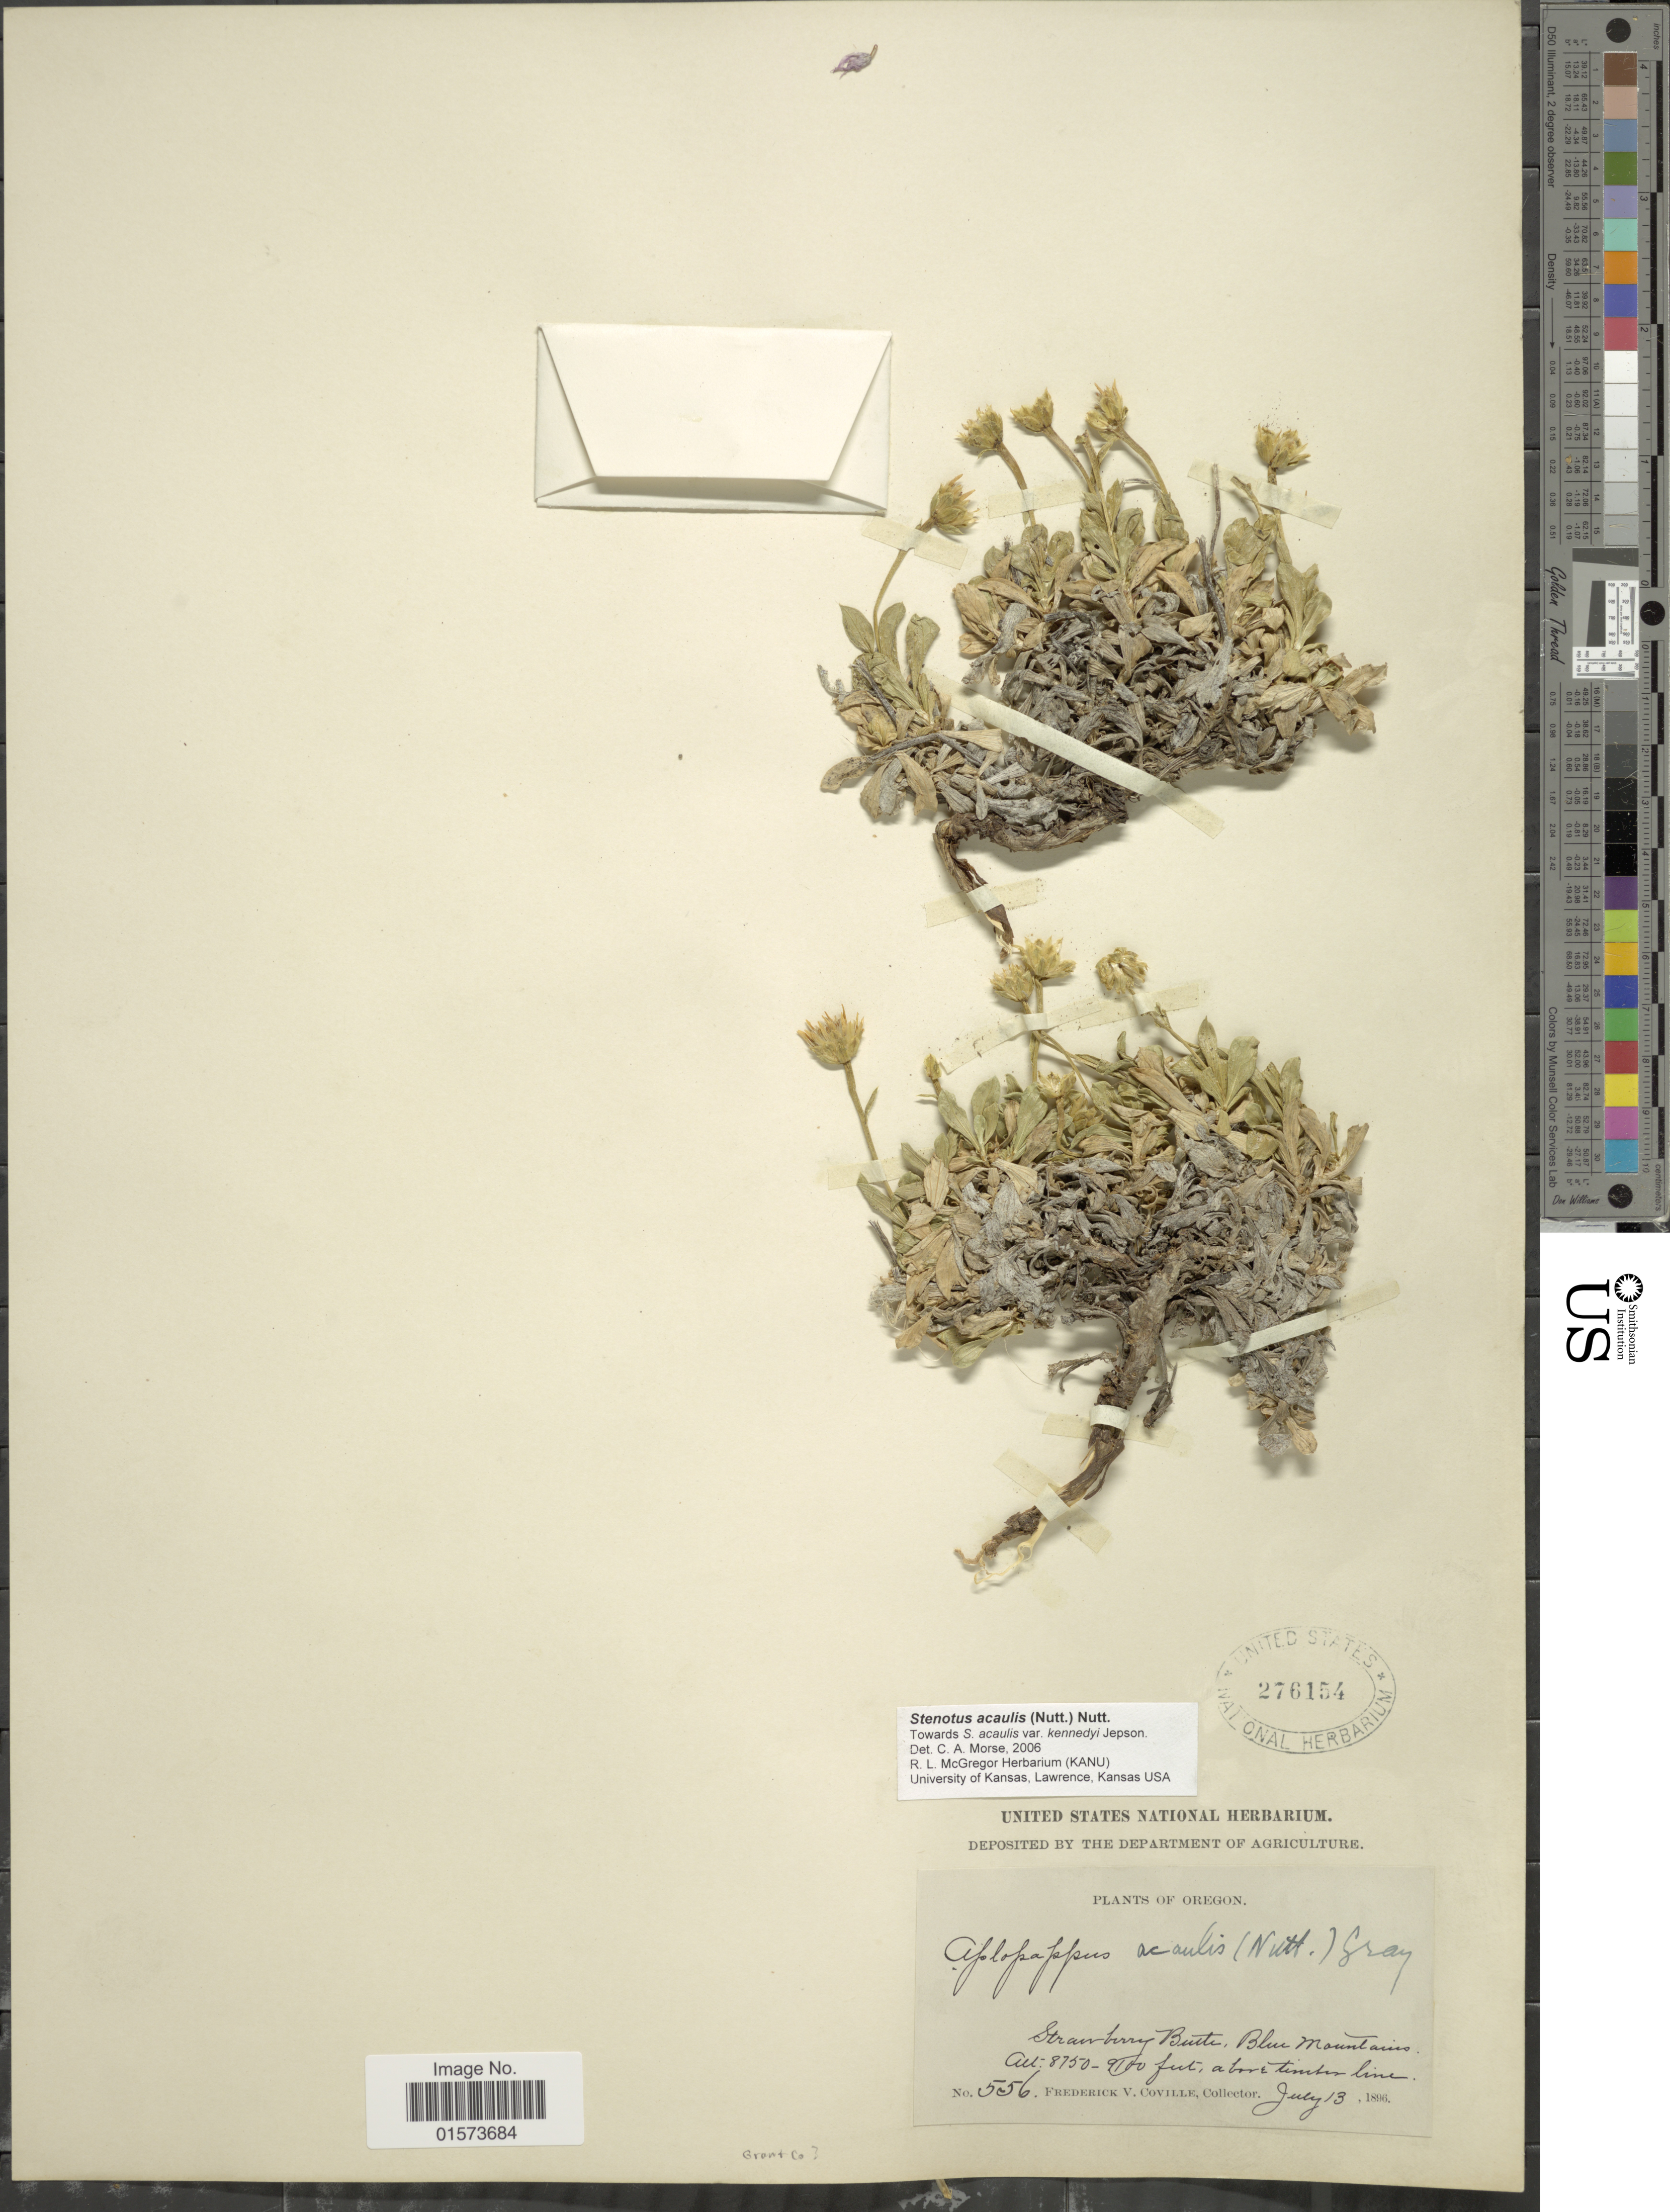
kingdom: Plantae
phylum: Tracheophyta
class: Magnoliopsida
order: Asterales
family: Asteraceae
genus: Stenotus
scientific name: Stenotus acaulis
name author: (Nutt.) Nutt.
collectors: F. V. Coville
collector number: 556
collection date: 1896-07-13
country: United States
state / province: Oregon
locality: Strawberry Buttem, Blue Mountains, above timber line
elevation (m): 2667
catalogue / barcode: US 276154